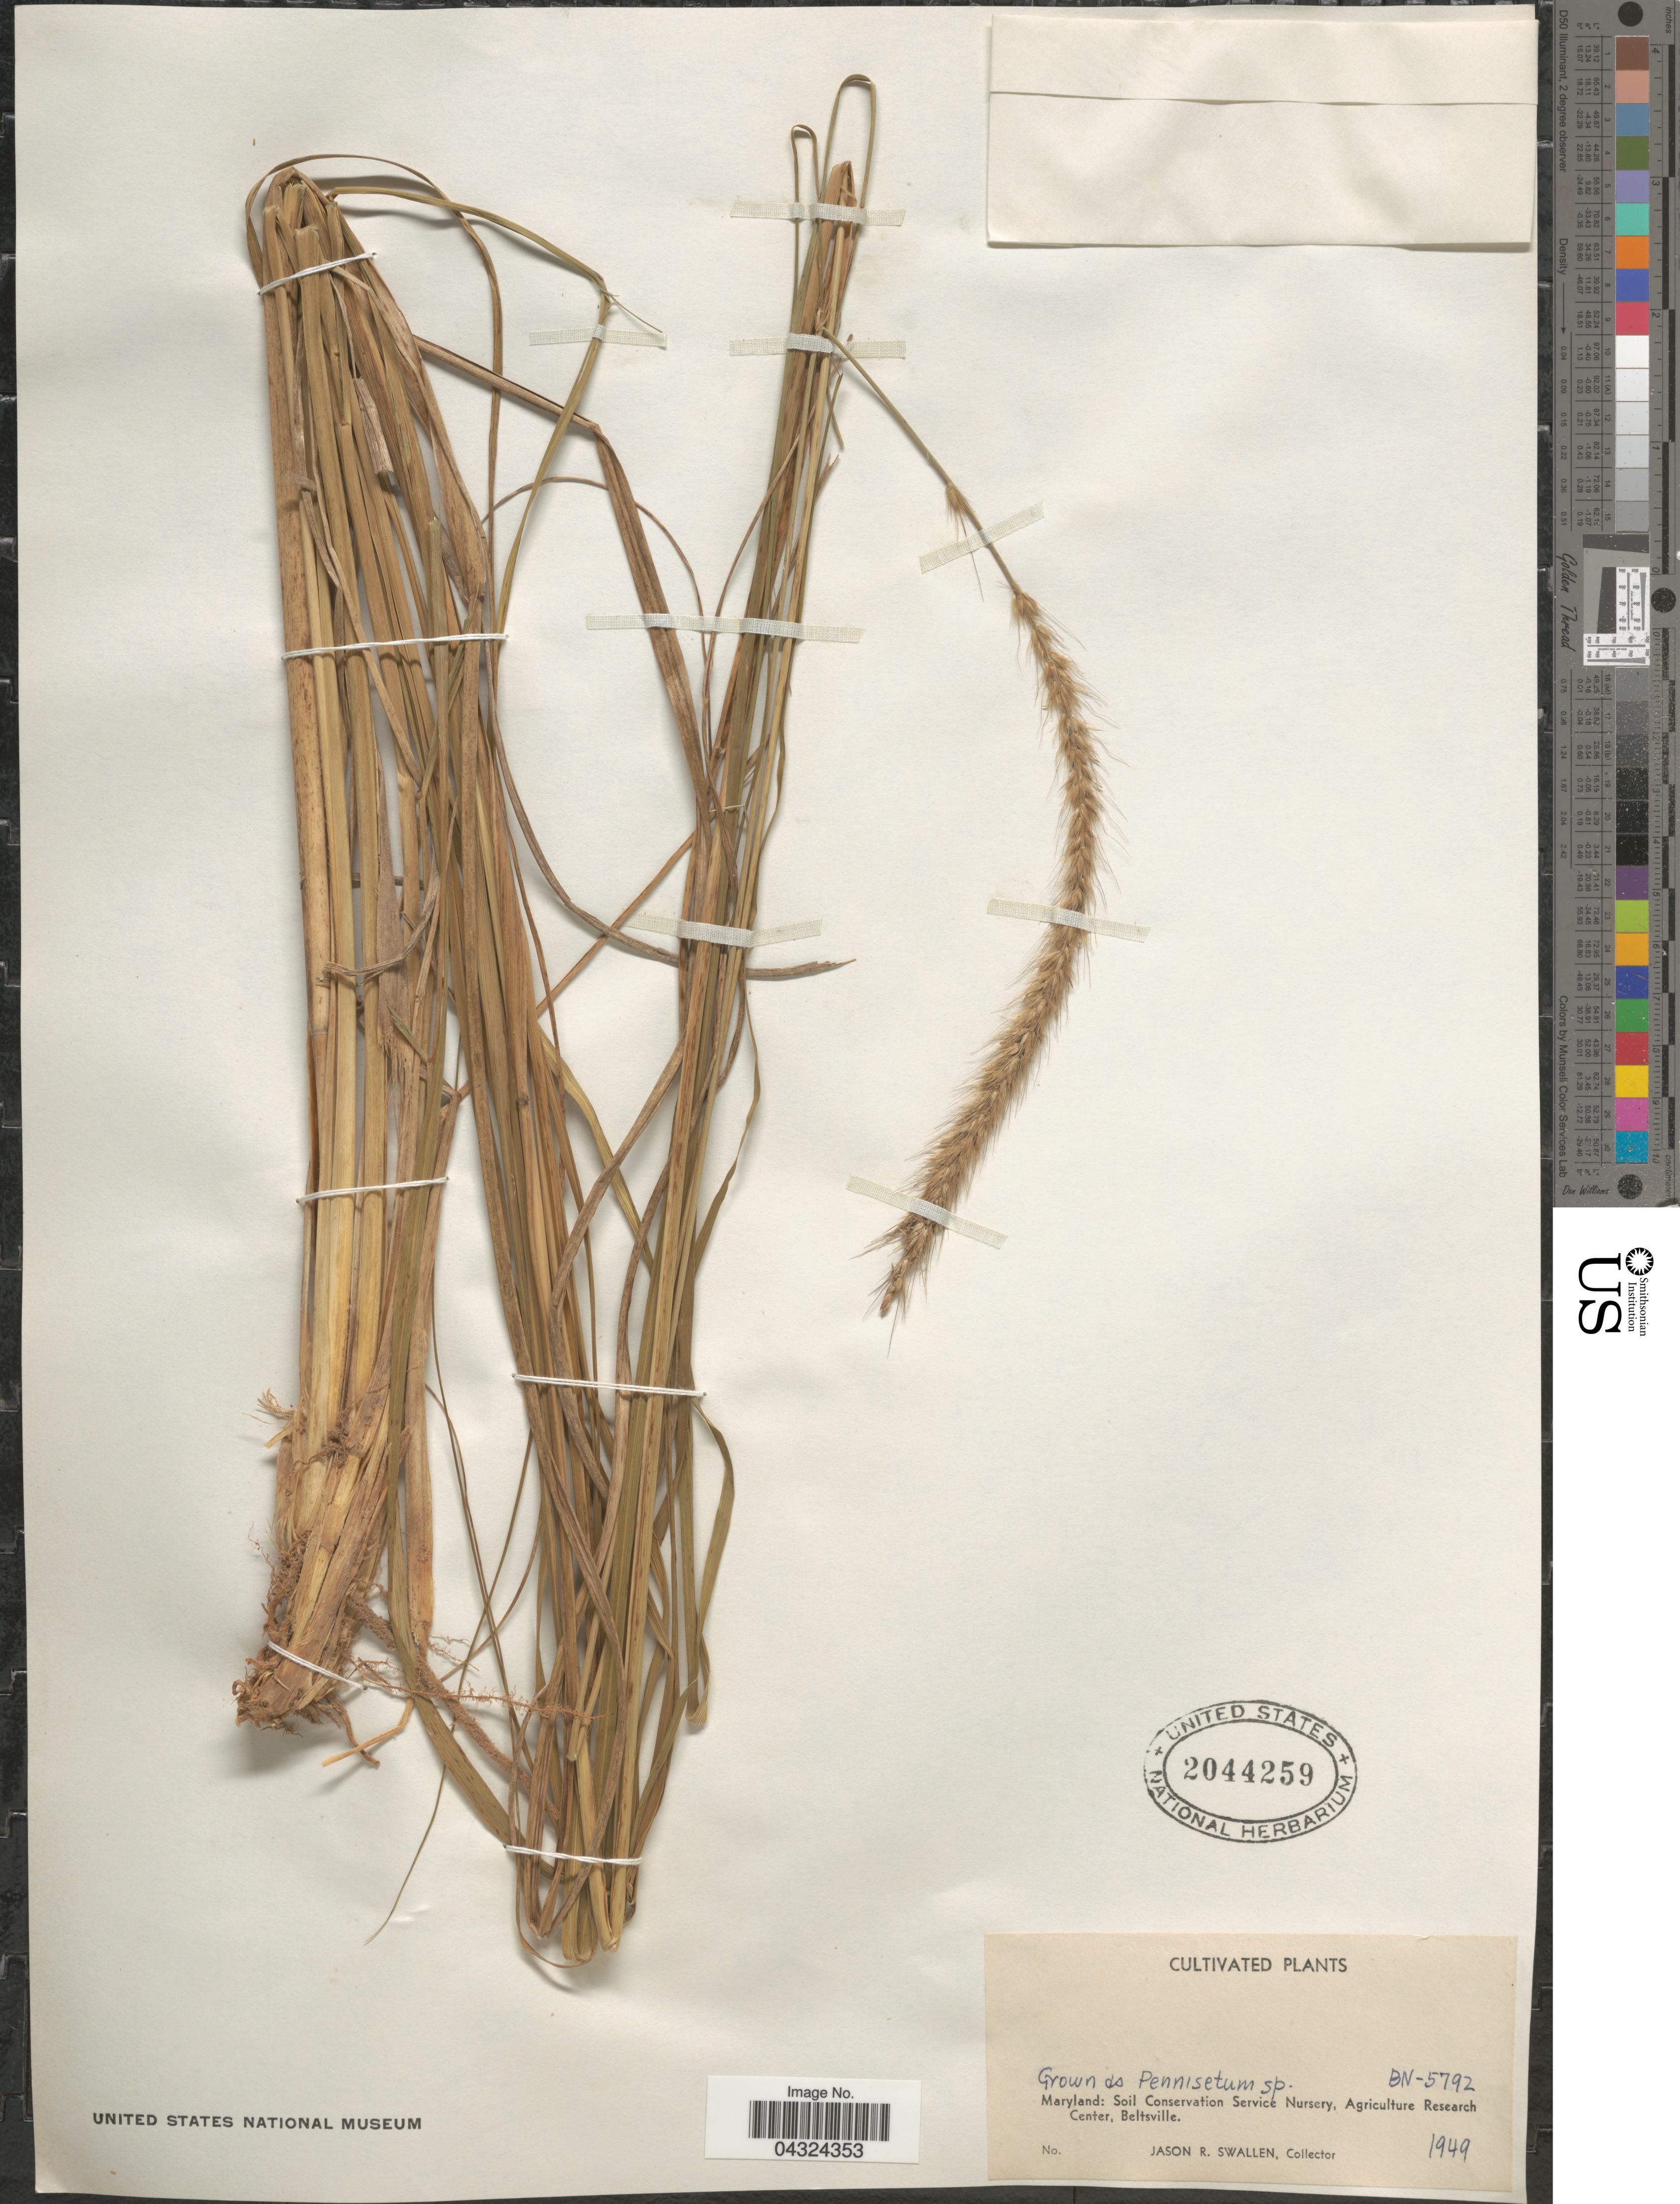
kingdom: Plantae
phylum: Tracheophyta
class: Liliopsida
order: Poales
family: Poaceae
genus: Cenchrus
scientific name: Cenchrus sp.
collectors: J. R. Swallen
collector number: BN-5792?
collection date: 1949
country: United States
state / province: Maryland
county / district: Prince George's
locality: Soil Conservation Service Nursery, Agriculture Research Center, Beltsville.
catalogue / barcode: US 2044259